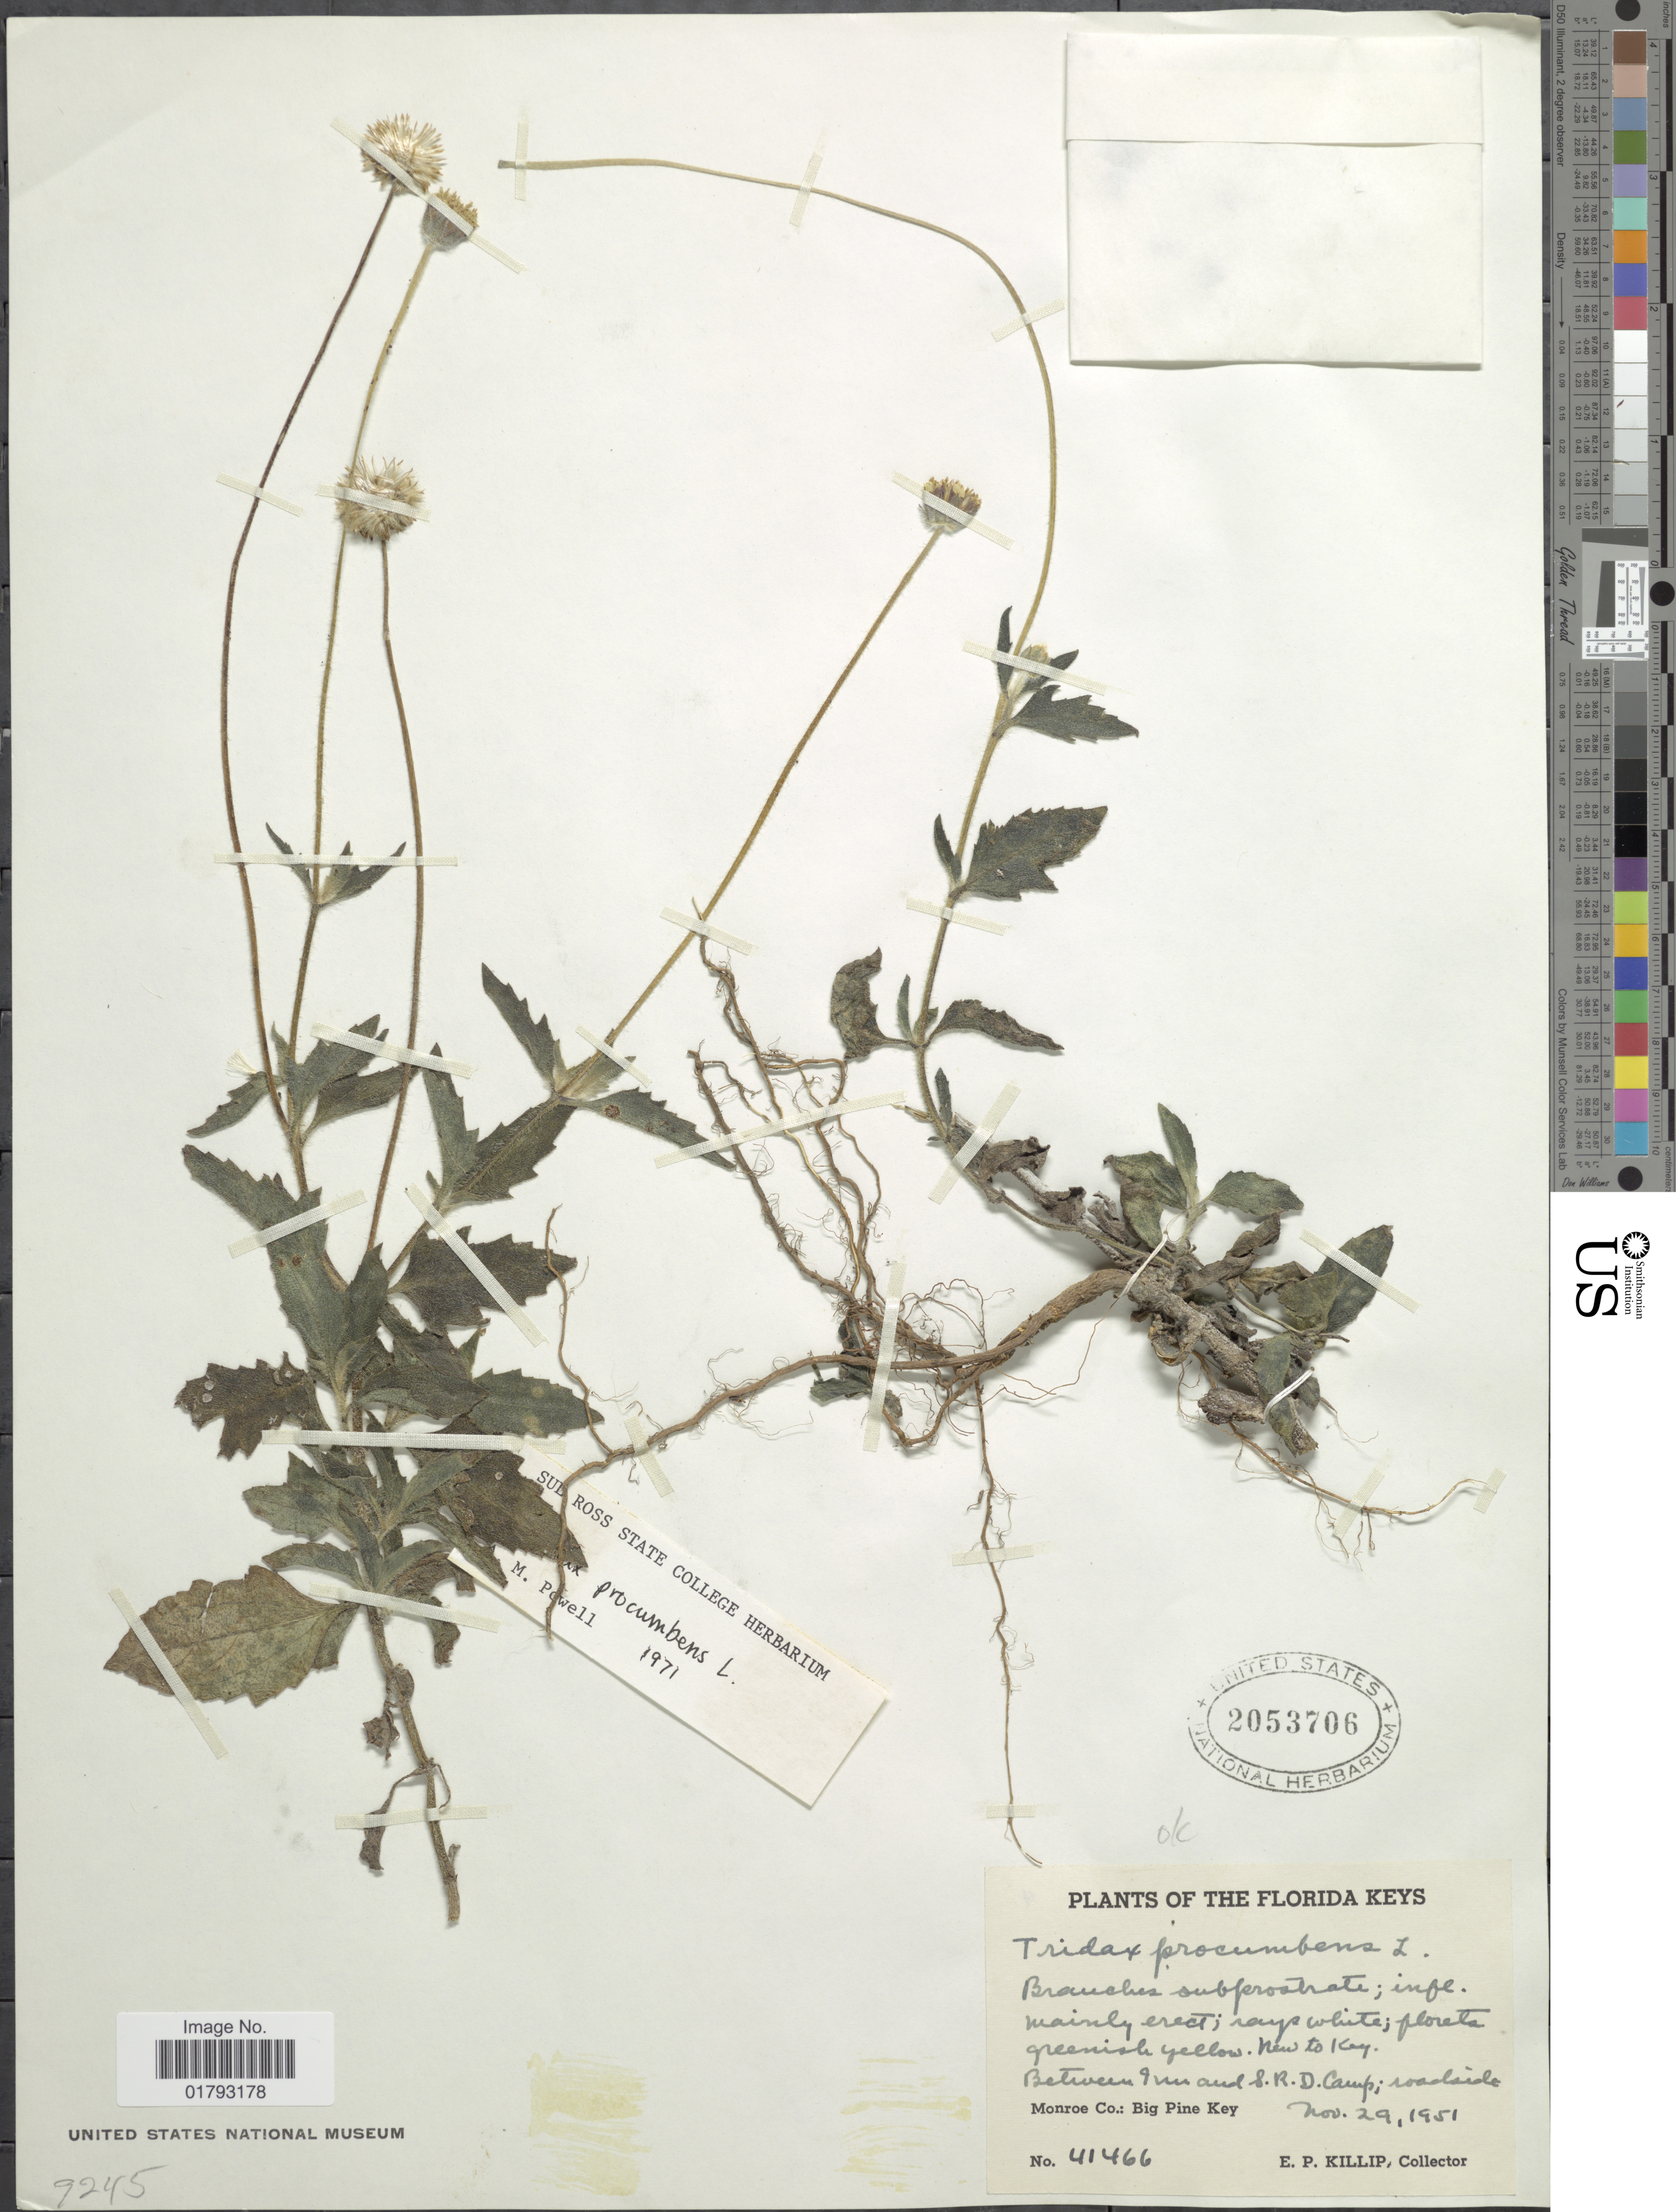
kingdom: Plantae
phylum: Tracheophyta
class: Magnoliopsida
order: Asterales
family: Asteraceae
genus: Tridax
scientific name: Tridax procumbens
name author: L.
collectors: E. P. Killip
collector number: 41466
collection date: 1951-11-29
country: United States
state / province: Florida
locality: The Florida Keys, New to Key. Between 9 mi [interpreted] and S. R. D. Camp. roadside. Monroe Co.: Big Pine Key.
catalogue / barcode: US 2053706